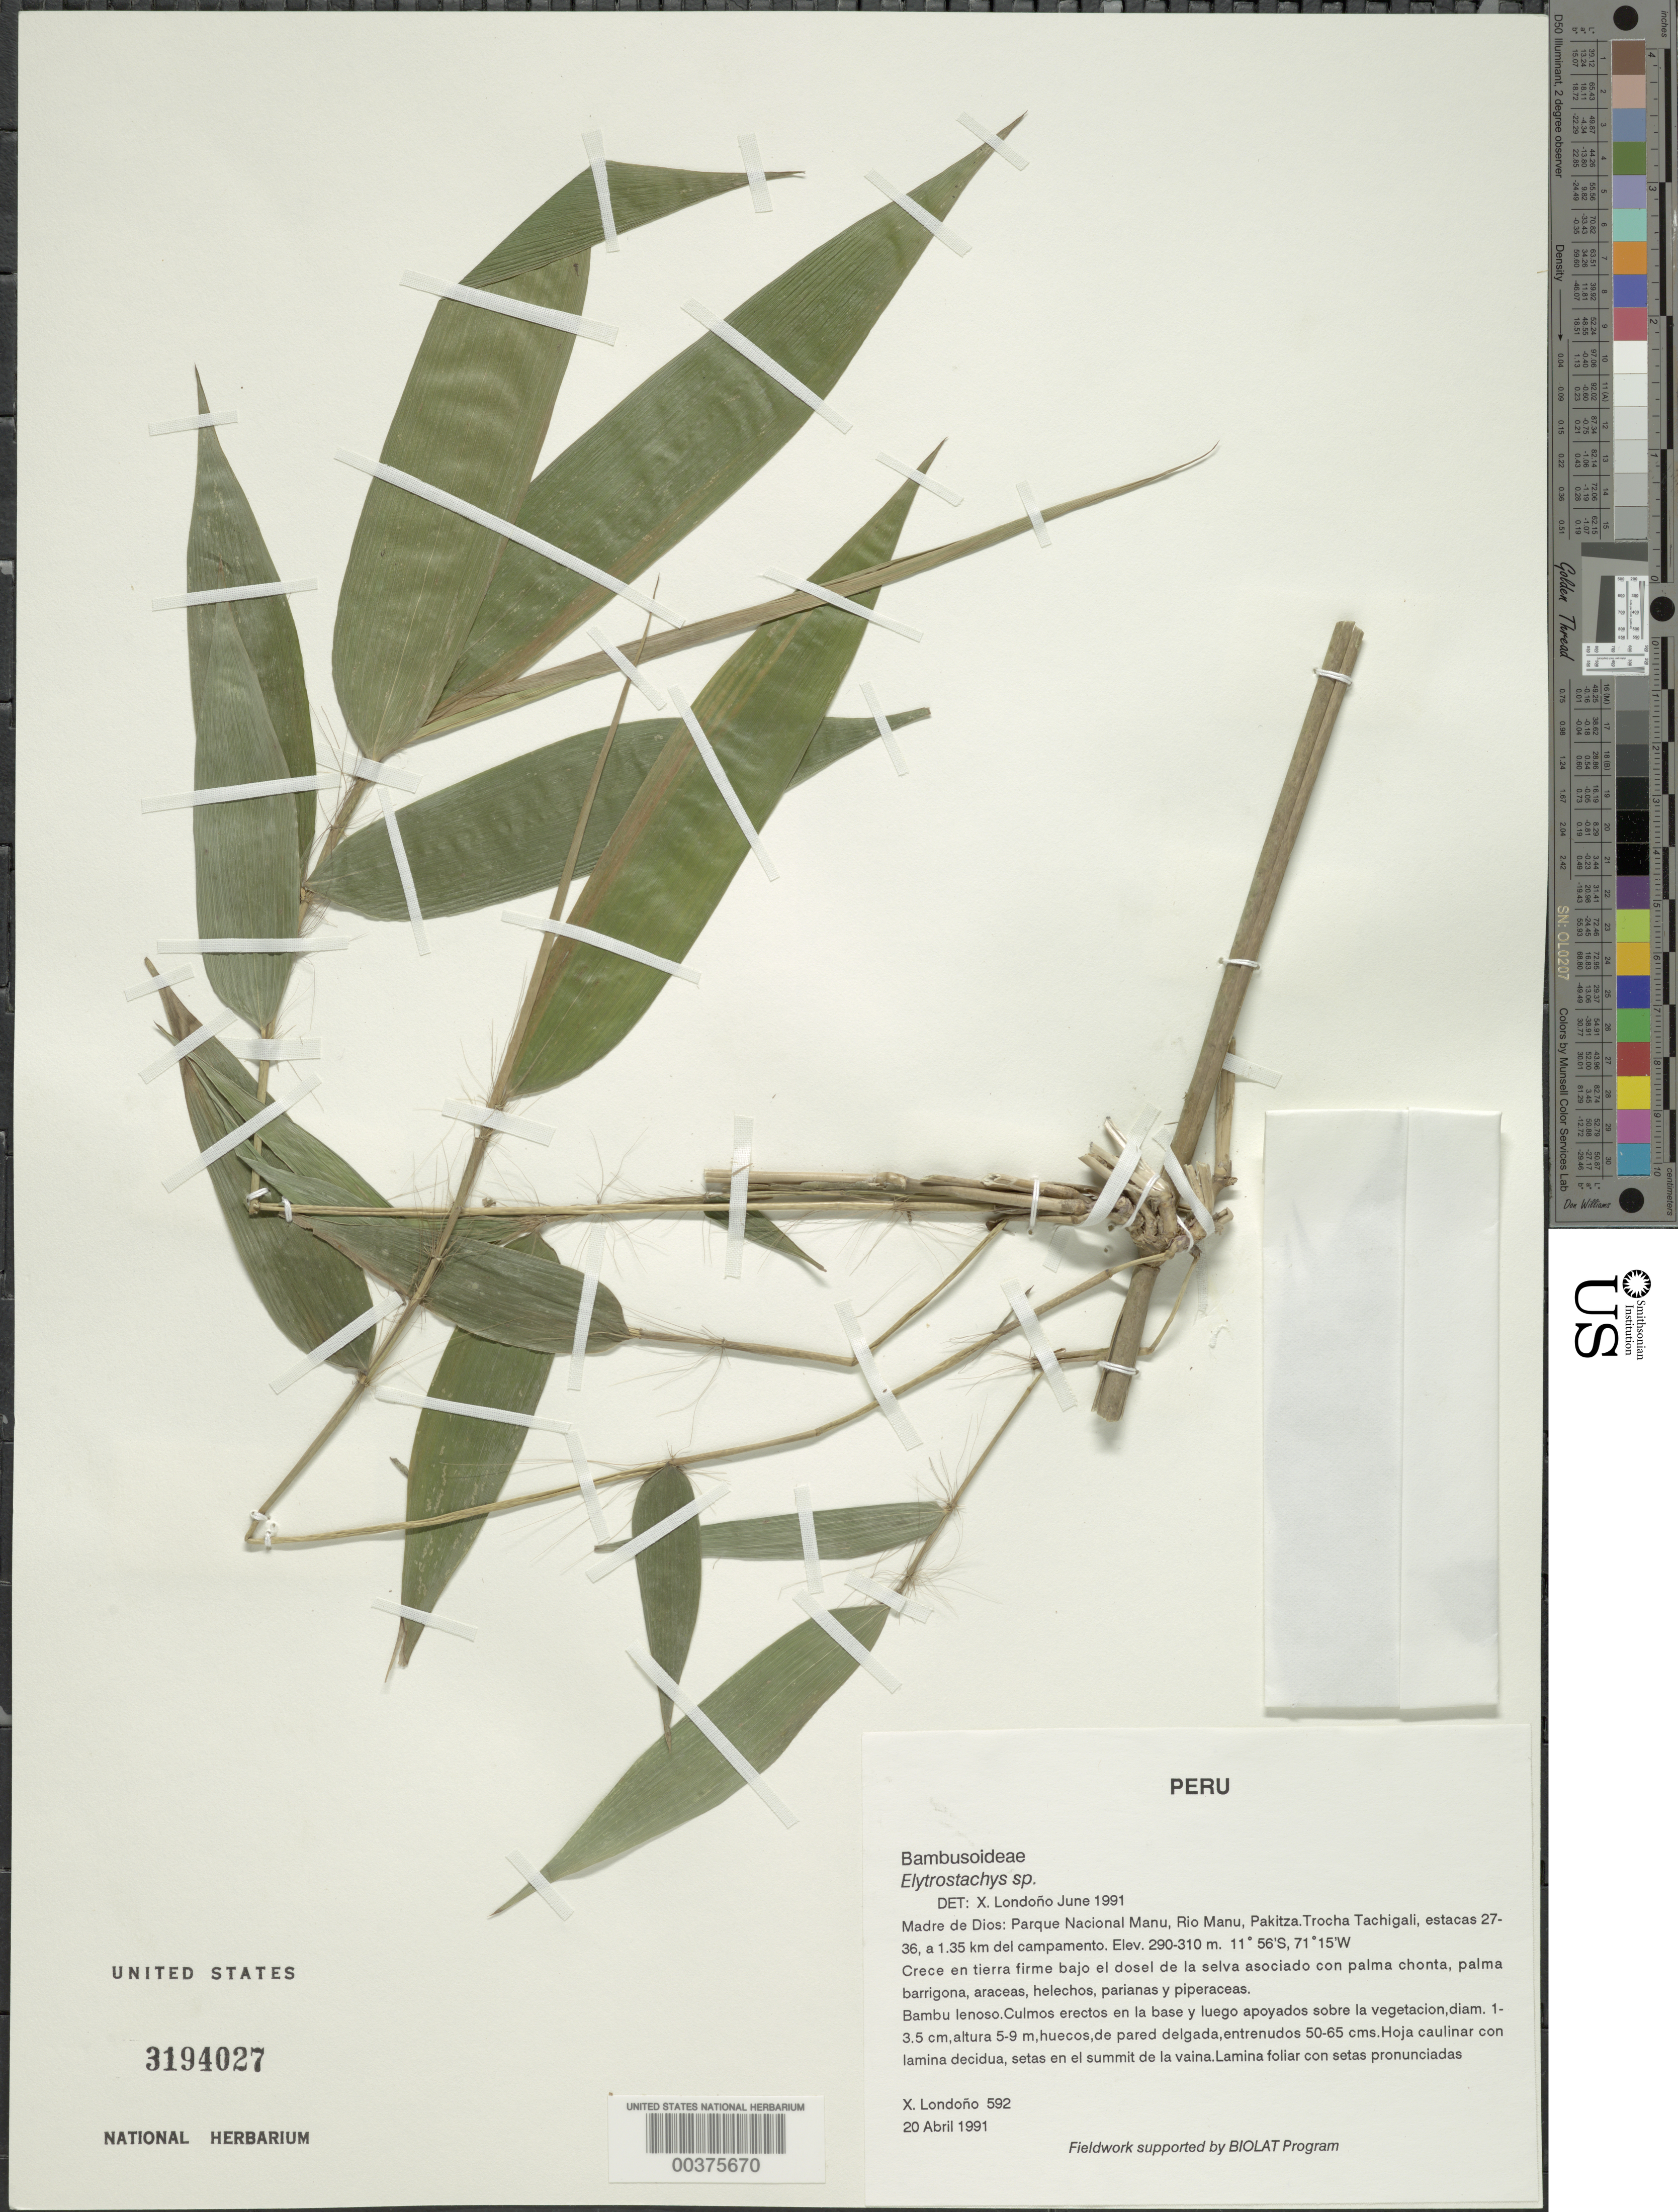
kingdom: Plantae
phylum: Tracheophyta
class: Liliopsida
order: Poales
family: Poaceae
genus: Elytrostachys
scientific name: Elytrostachys sp.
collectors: X. Londoño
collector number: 592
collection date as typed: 20 Apr 1991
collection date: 1991-04-20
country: Peru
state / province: Madre de Dios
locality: Parque nacional manu, rio manu, pakitza. trocha tachigali, estacas 27-36, a 1.35 km de campamento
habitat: Crece en tierra firme bajo el dosel de la selva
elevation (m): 290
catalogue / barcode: US 3194027